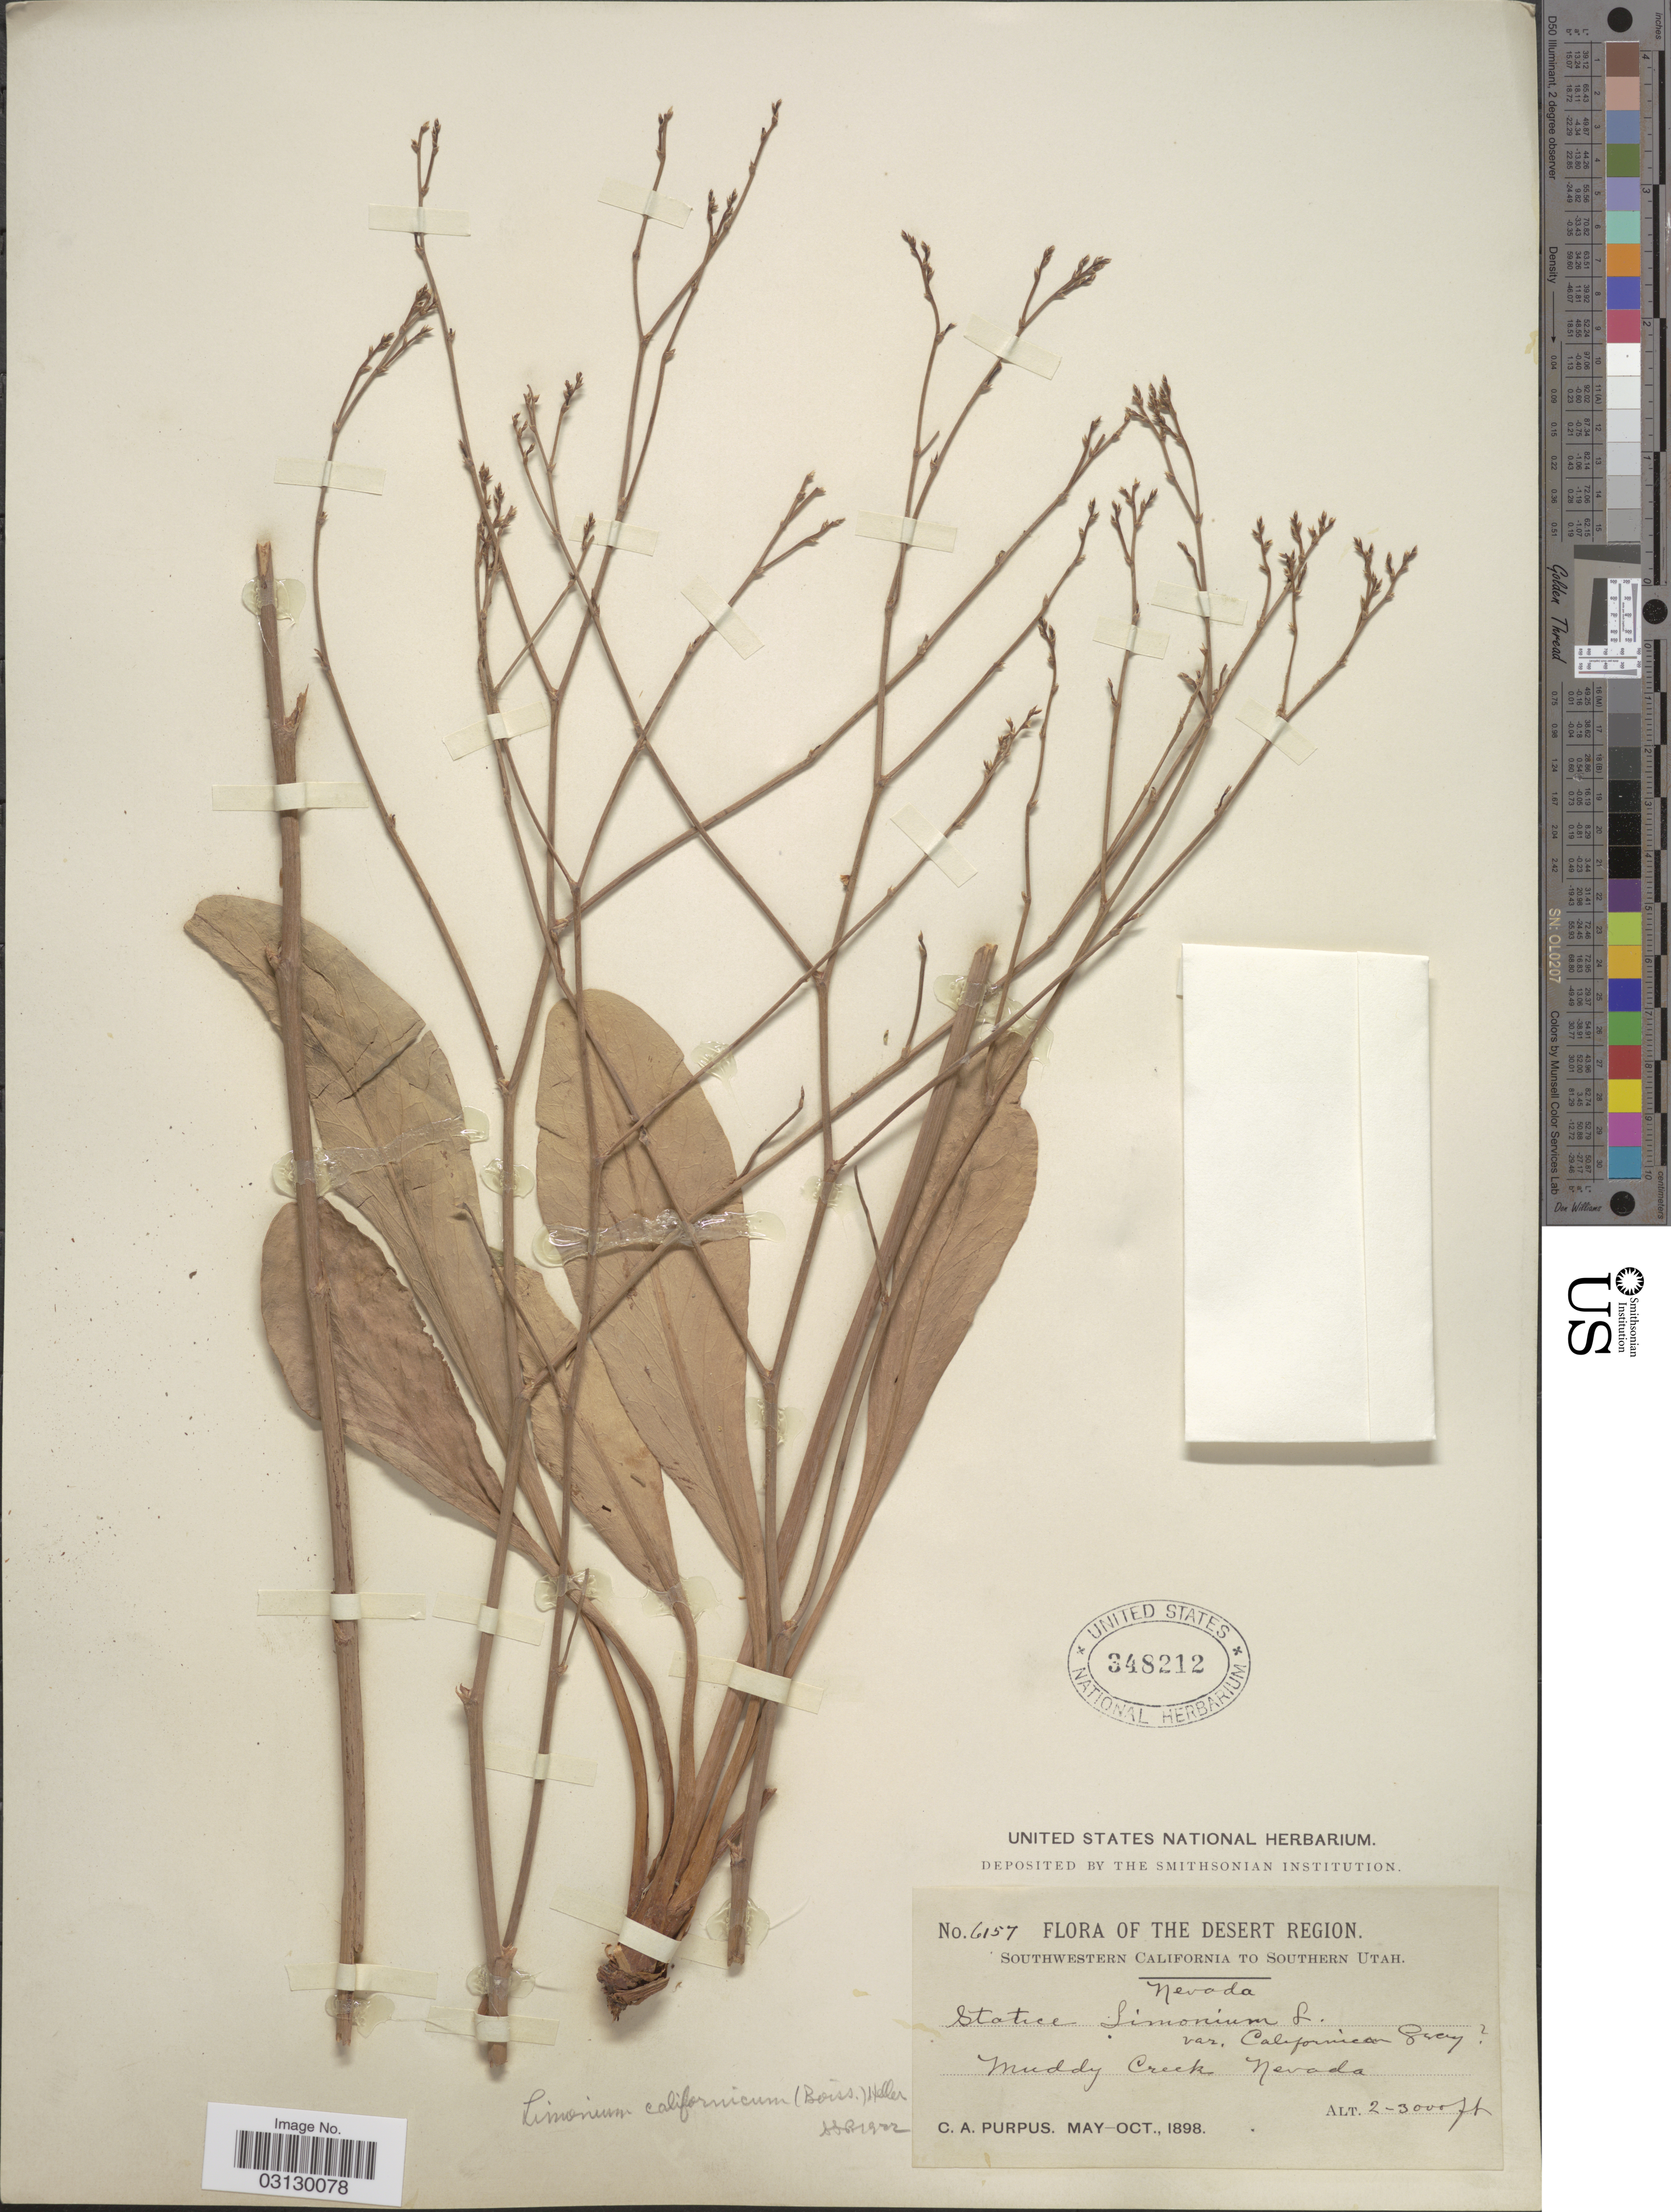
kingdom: Plantae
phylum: Tracheophyta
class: Magnoliopsida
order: Caryophyllales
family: Plumbaginaceae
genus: Limonium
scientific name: Limonium californicum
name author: (Boiss.) A. Heller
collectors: C. A. Purpus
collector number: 6157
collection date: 1898-05/1898-10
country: United States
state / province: Nevada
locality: The Desert Region. Muddy Creek.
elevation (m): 610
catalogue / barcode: US 348212